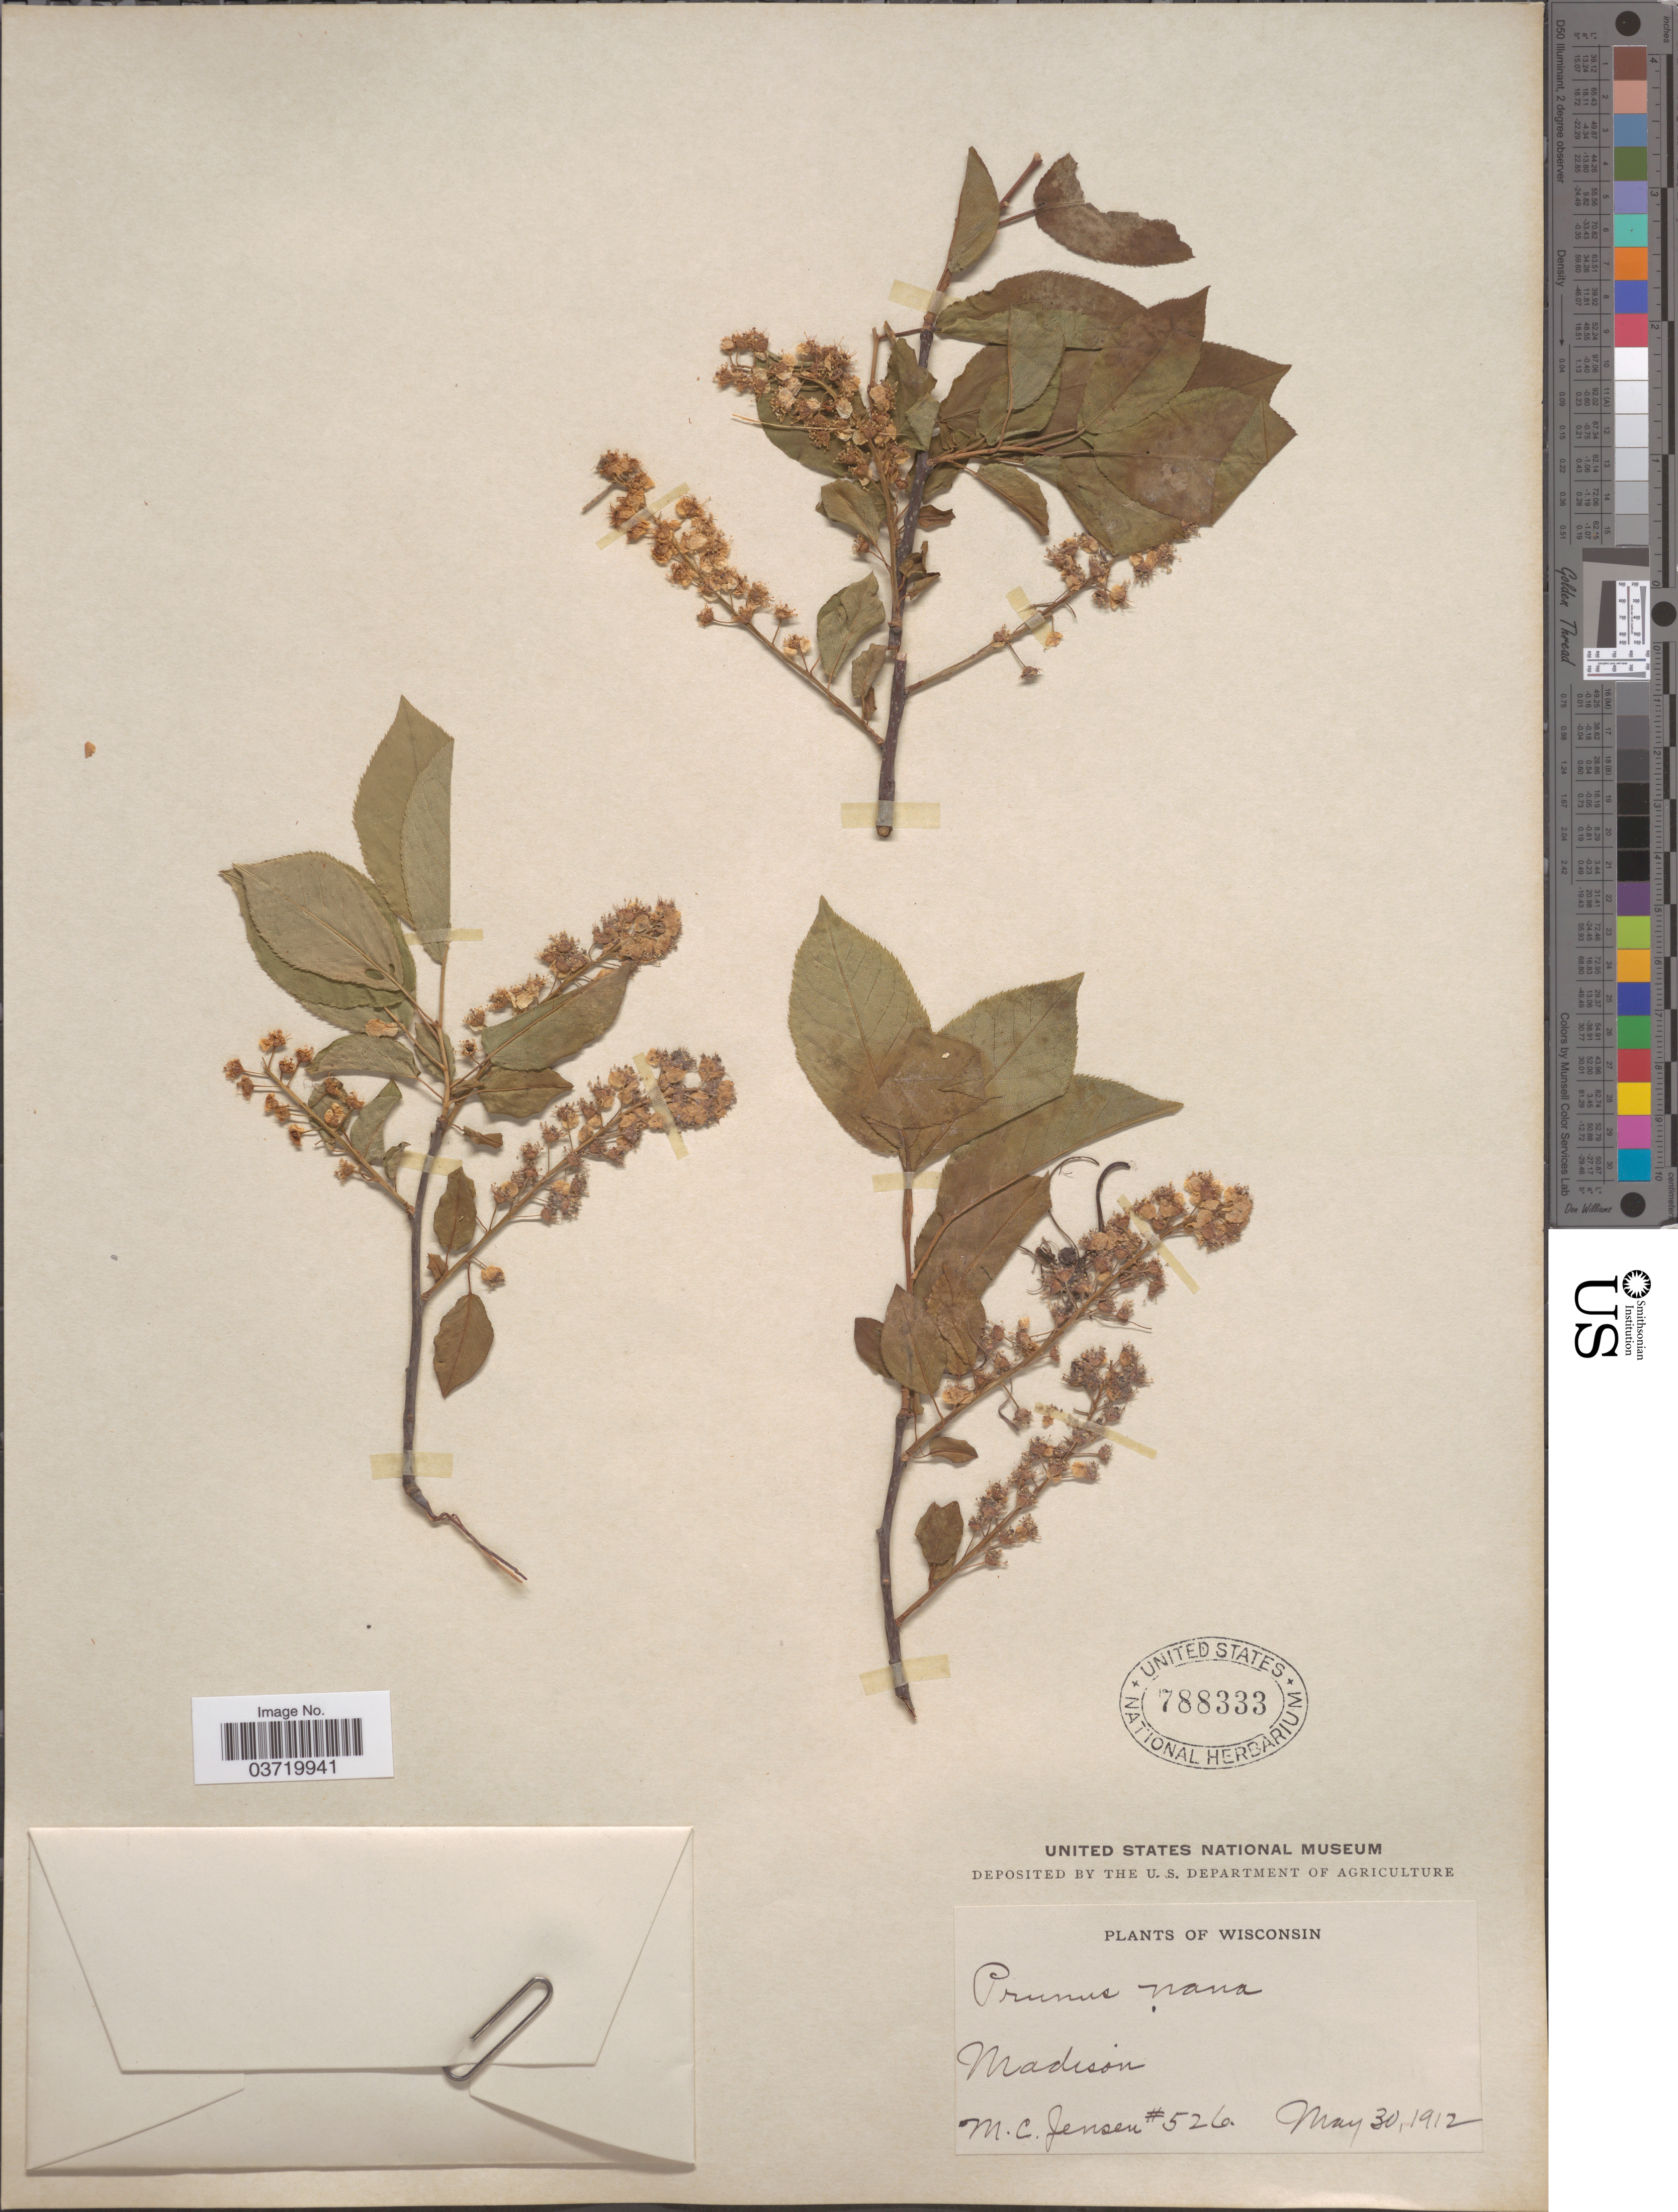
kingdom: Plantae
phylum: Tracheophyta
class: Magnoliopsida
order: Rosales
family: Rosaceae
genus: Prunus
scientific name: Prunus virginiana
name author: L.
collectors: M. C. Jensen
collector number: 526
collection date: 1912-05-30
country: United States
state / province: Wisconsin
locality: Madison.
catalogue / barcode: US 788333